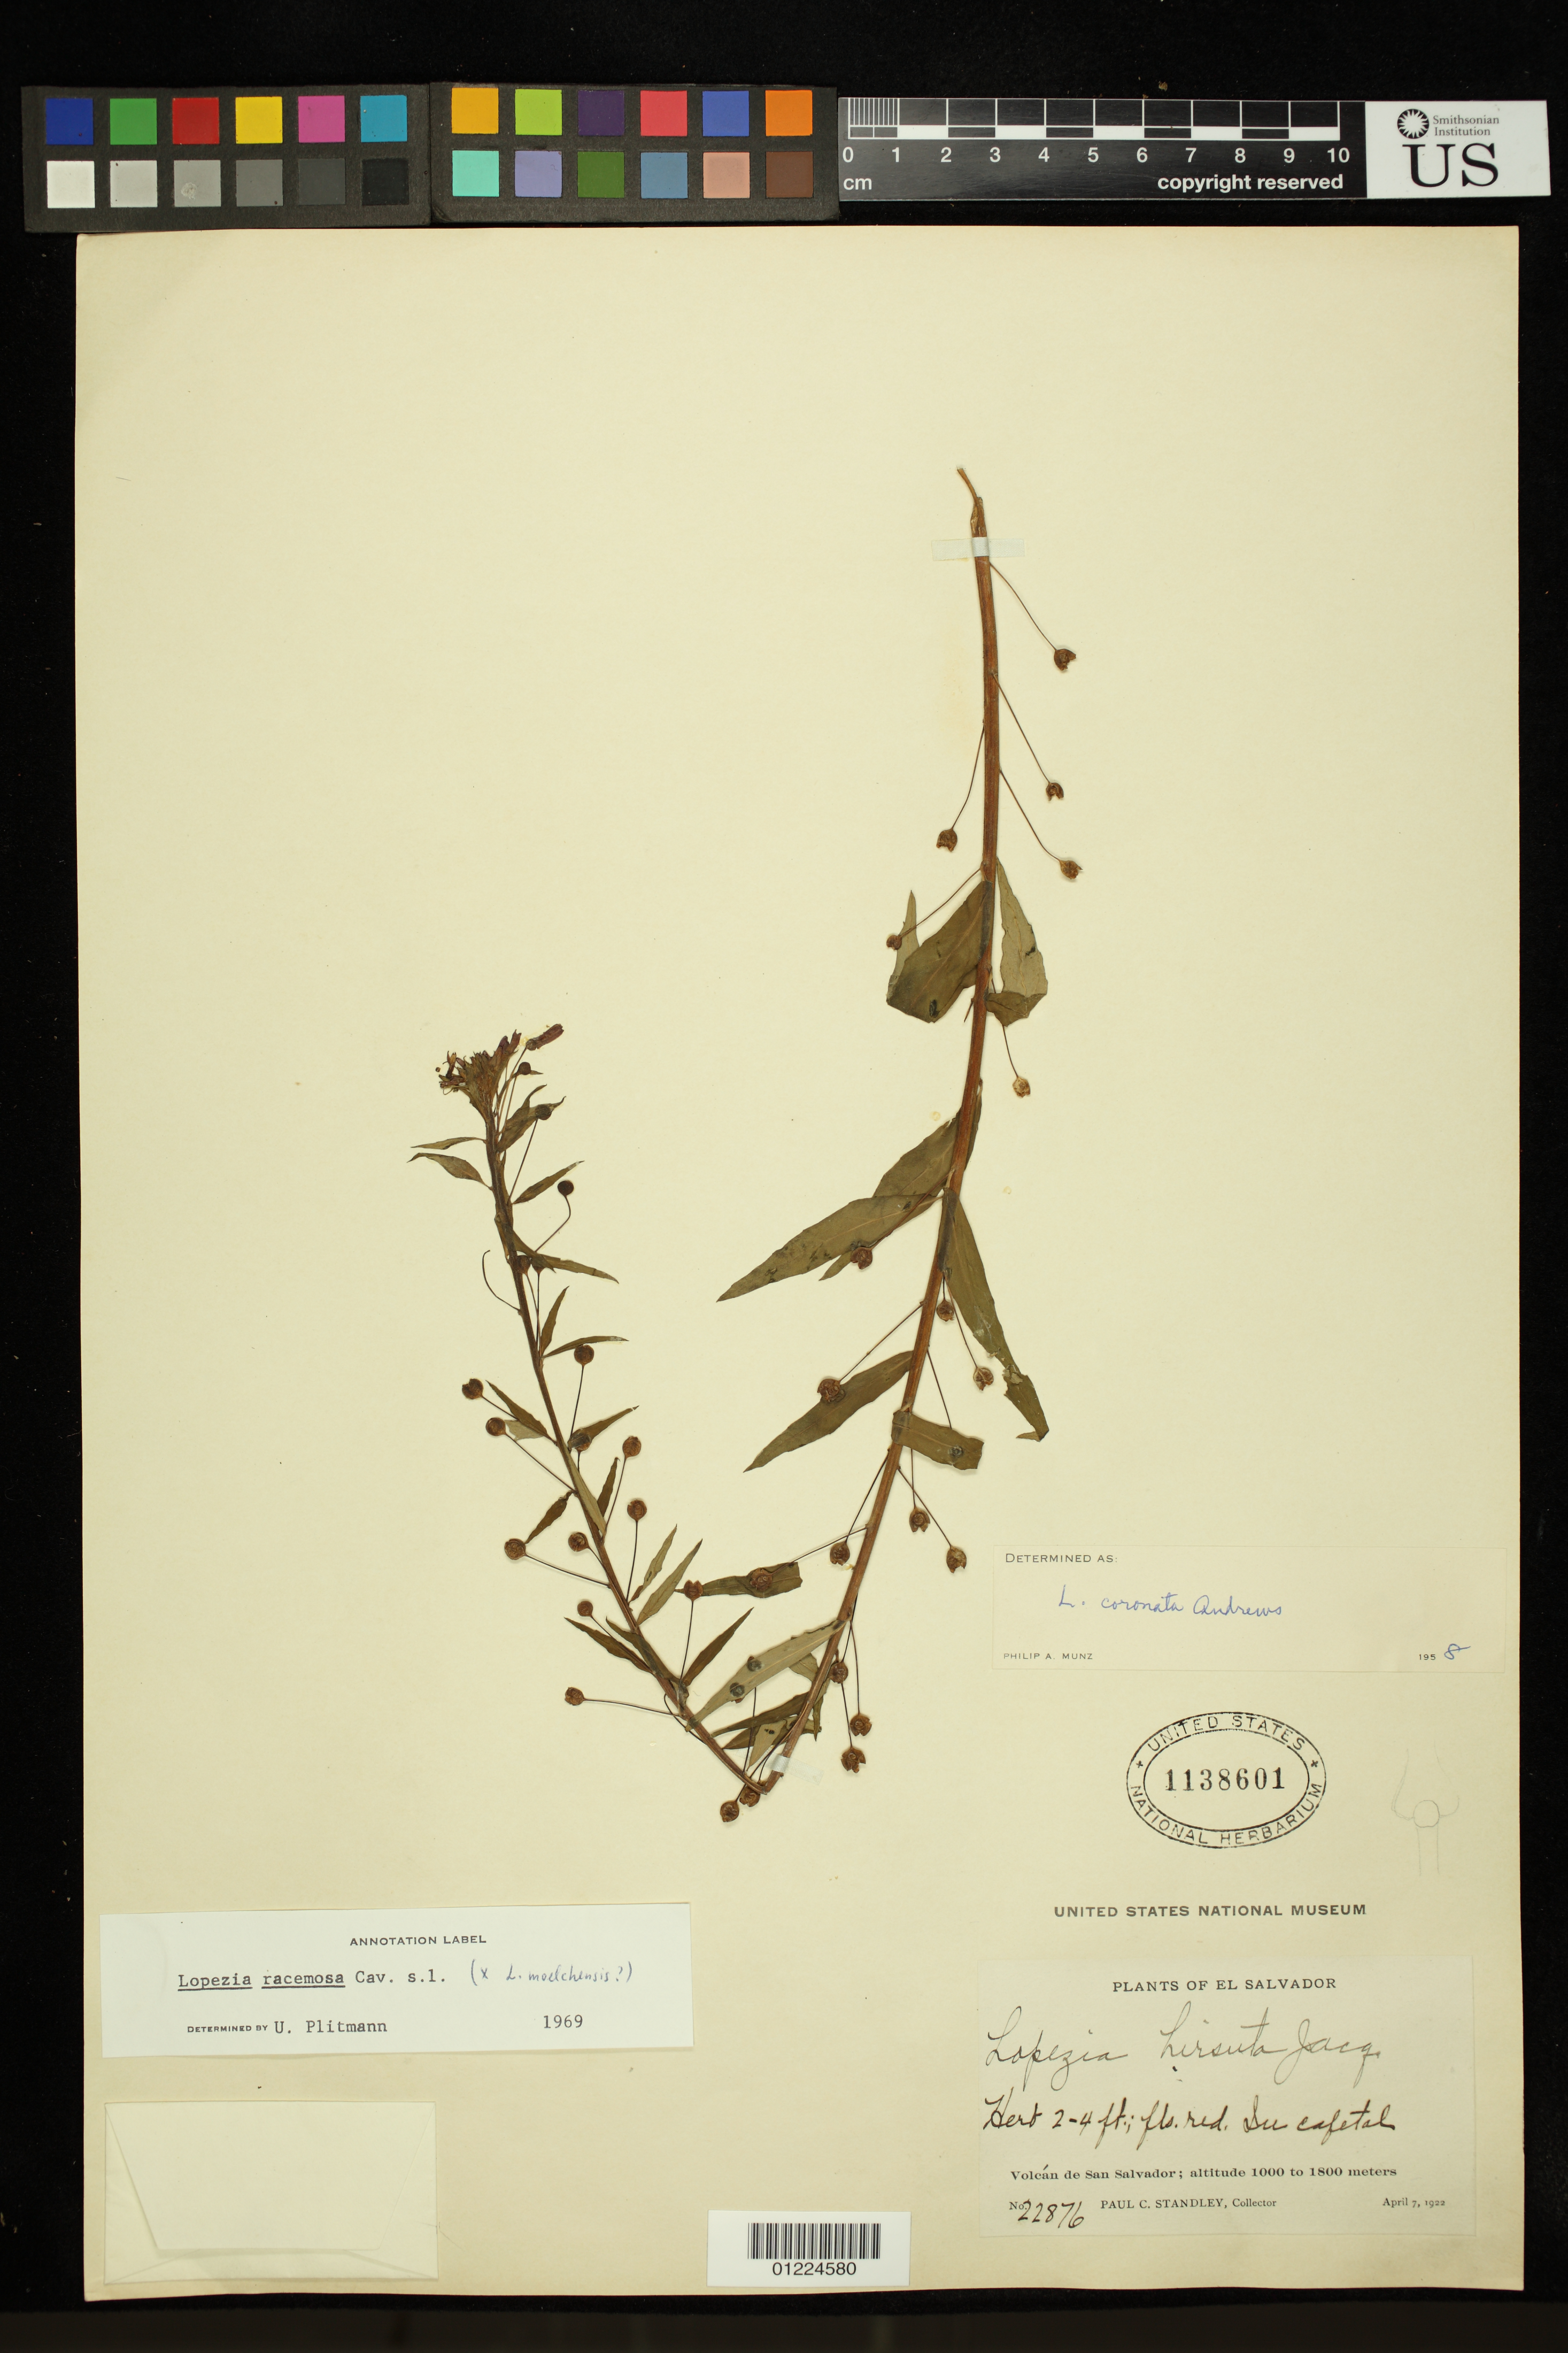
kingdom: Plantae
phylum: Tracheophyta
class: Magnoliopsida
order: Myrtales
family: Onagraceae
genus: Lopezia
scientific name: Lopezia racemosa subsp. racemosa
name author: Cav.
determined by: Wagner, W. L., (BOT), Smithsonian Institution - National Museum of Natural History (UNITED STATES)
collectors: P. C. Standley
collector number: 22876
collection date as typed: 07 Apr 1922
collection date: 1922-04-07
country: El Salvador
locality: Volcan de San Salvador.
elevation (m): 1000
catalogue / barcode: US 1138601